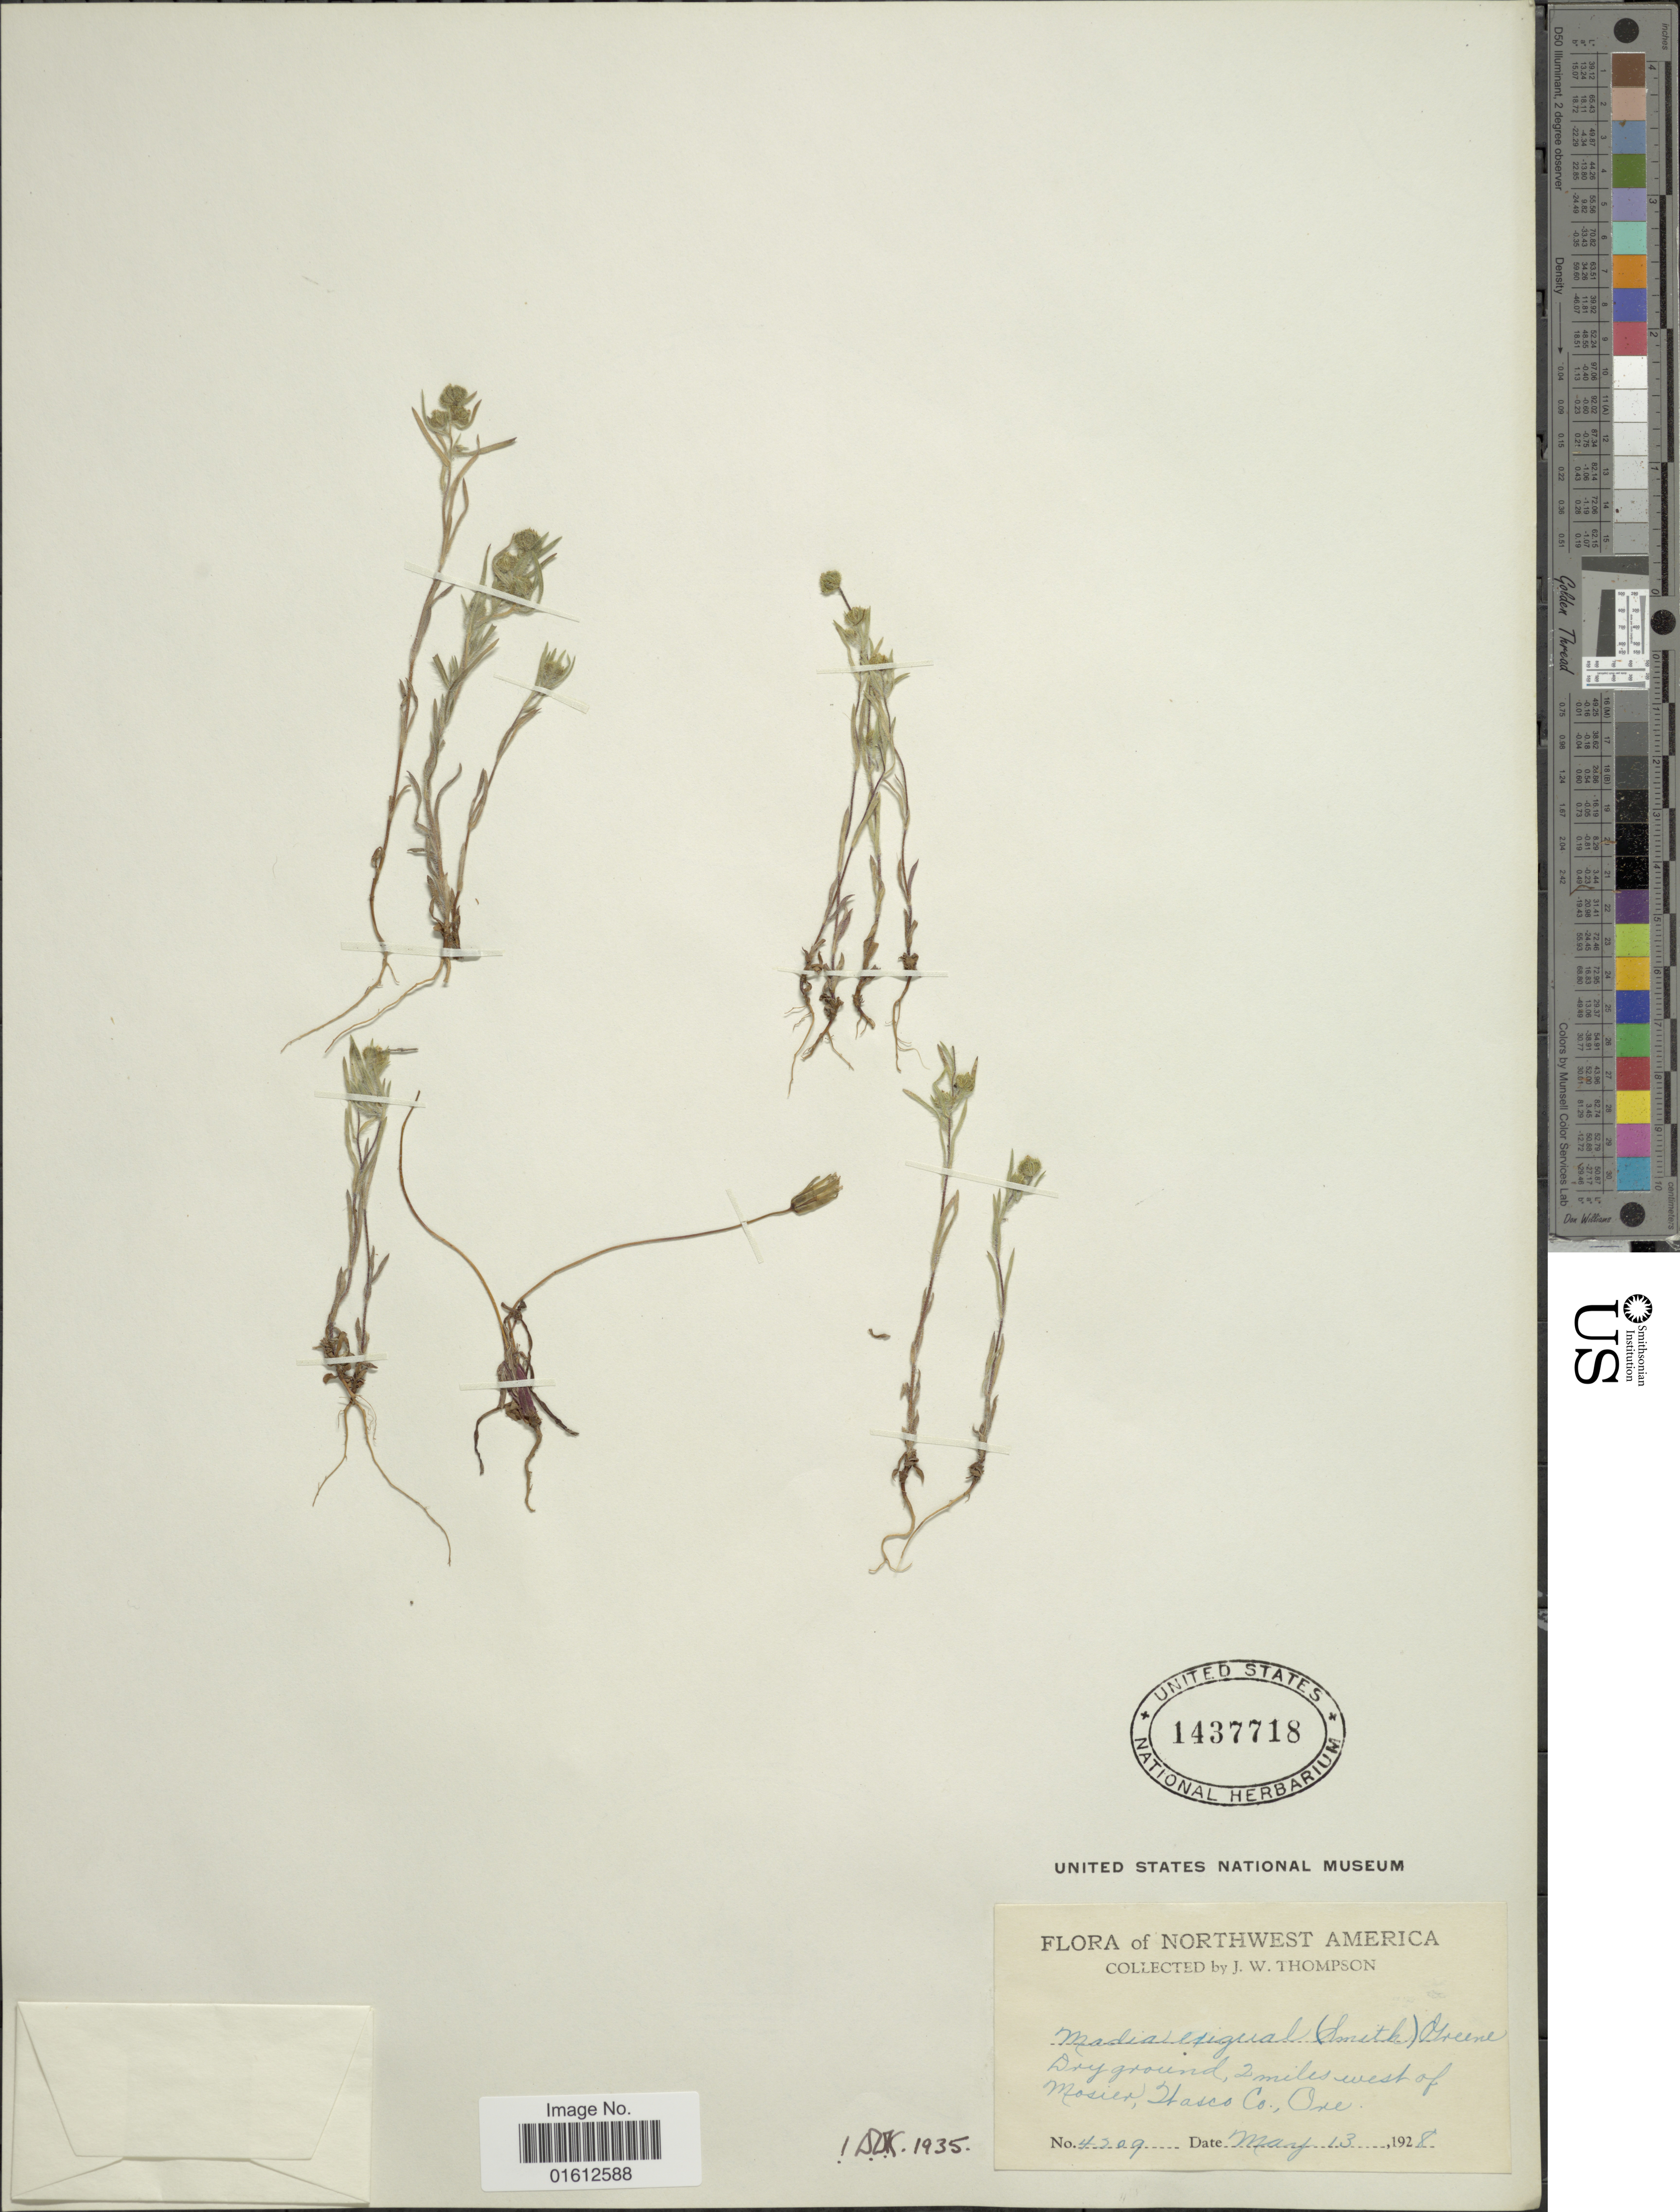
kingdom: Plantae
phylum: Tracheophyta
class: Magnoliopsida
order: Asterales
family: Asteraceae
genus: Madia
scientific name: Madia exigua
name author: (Sm.) A. Gray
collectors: J. W. Thompson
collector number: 4209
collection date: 1928-05-13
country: United States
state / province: Oregon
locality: Dry ground, 2 miles west of Mosier, Itasco Co.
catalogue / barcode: US 1437718